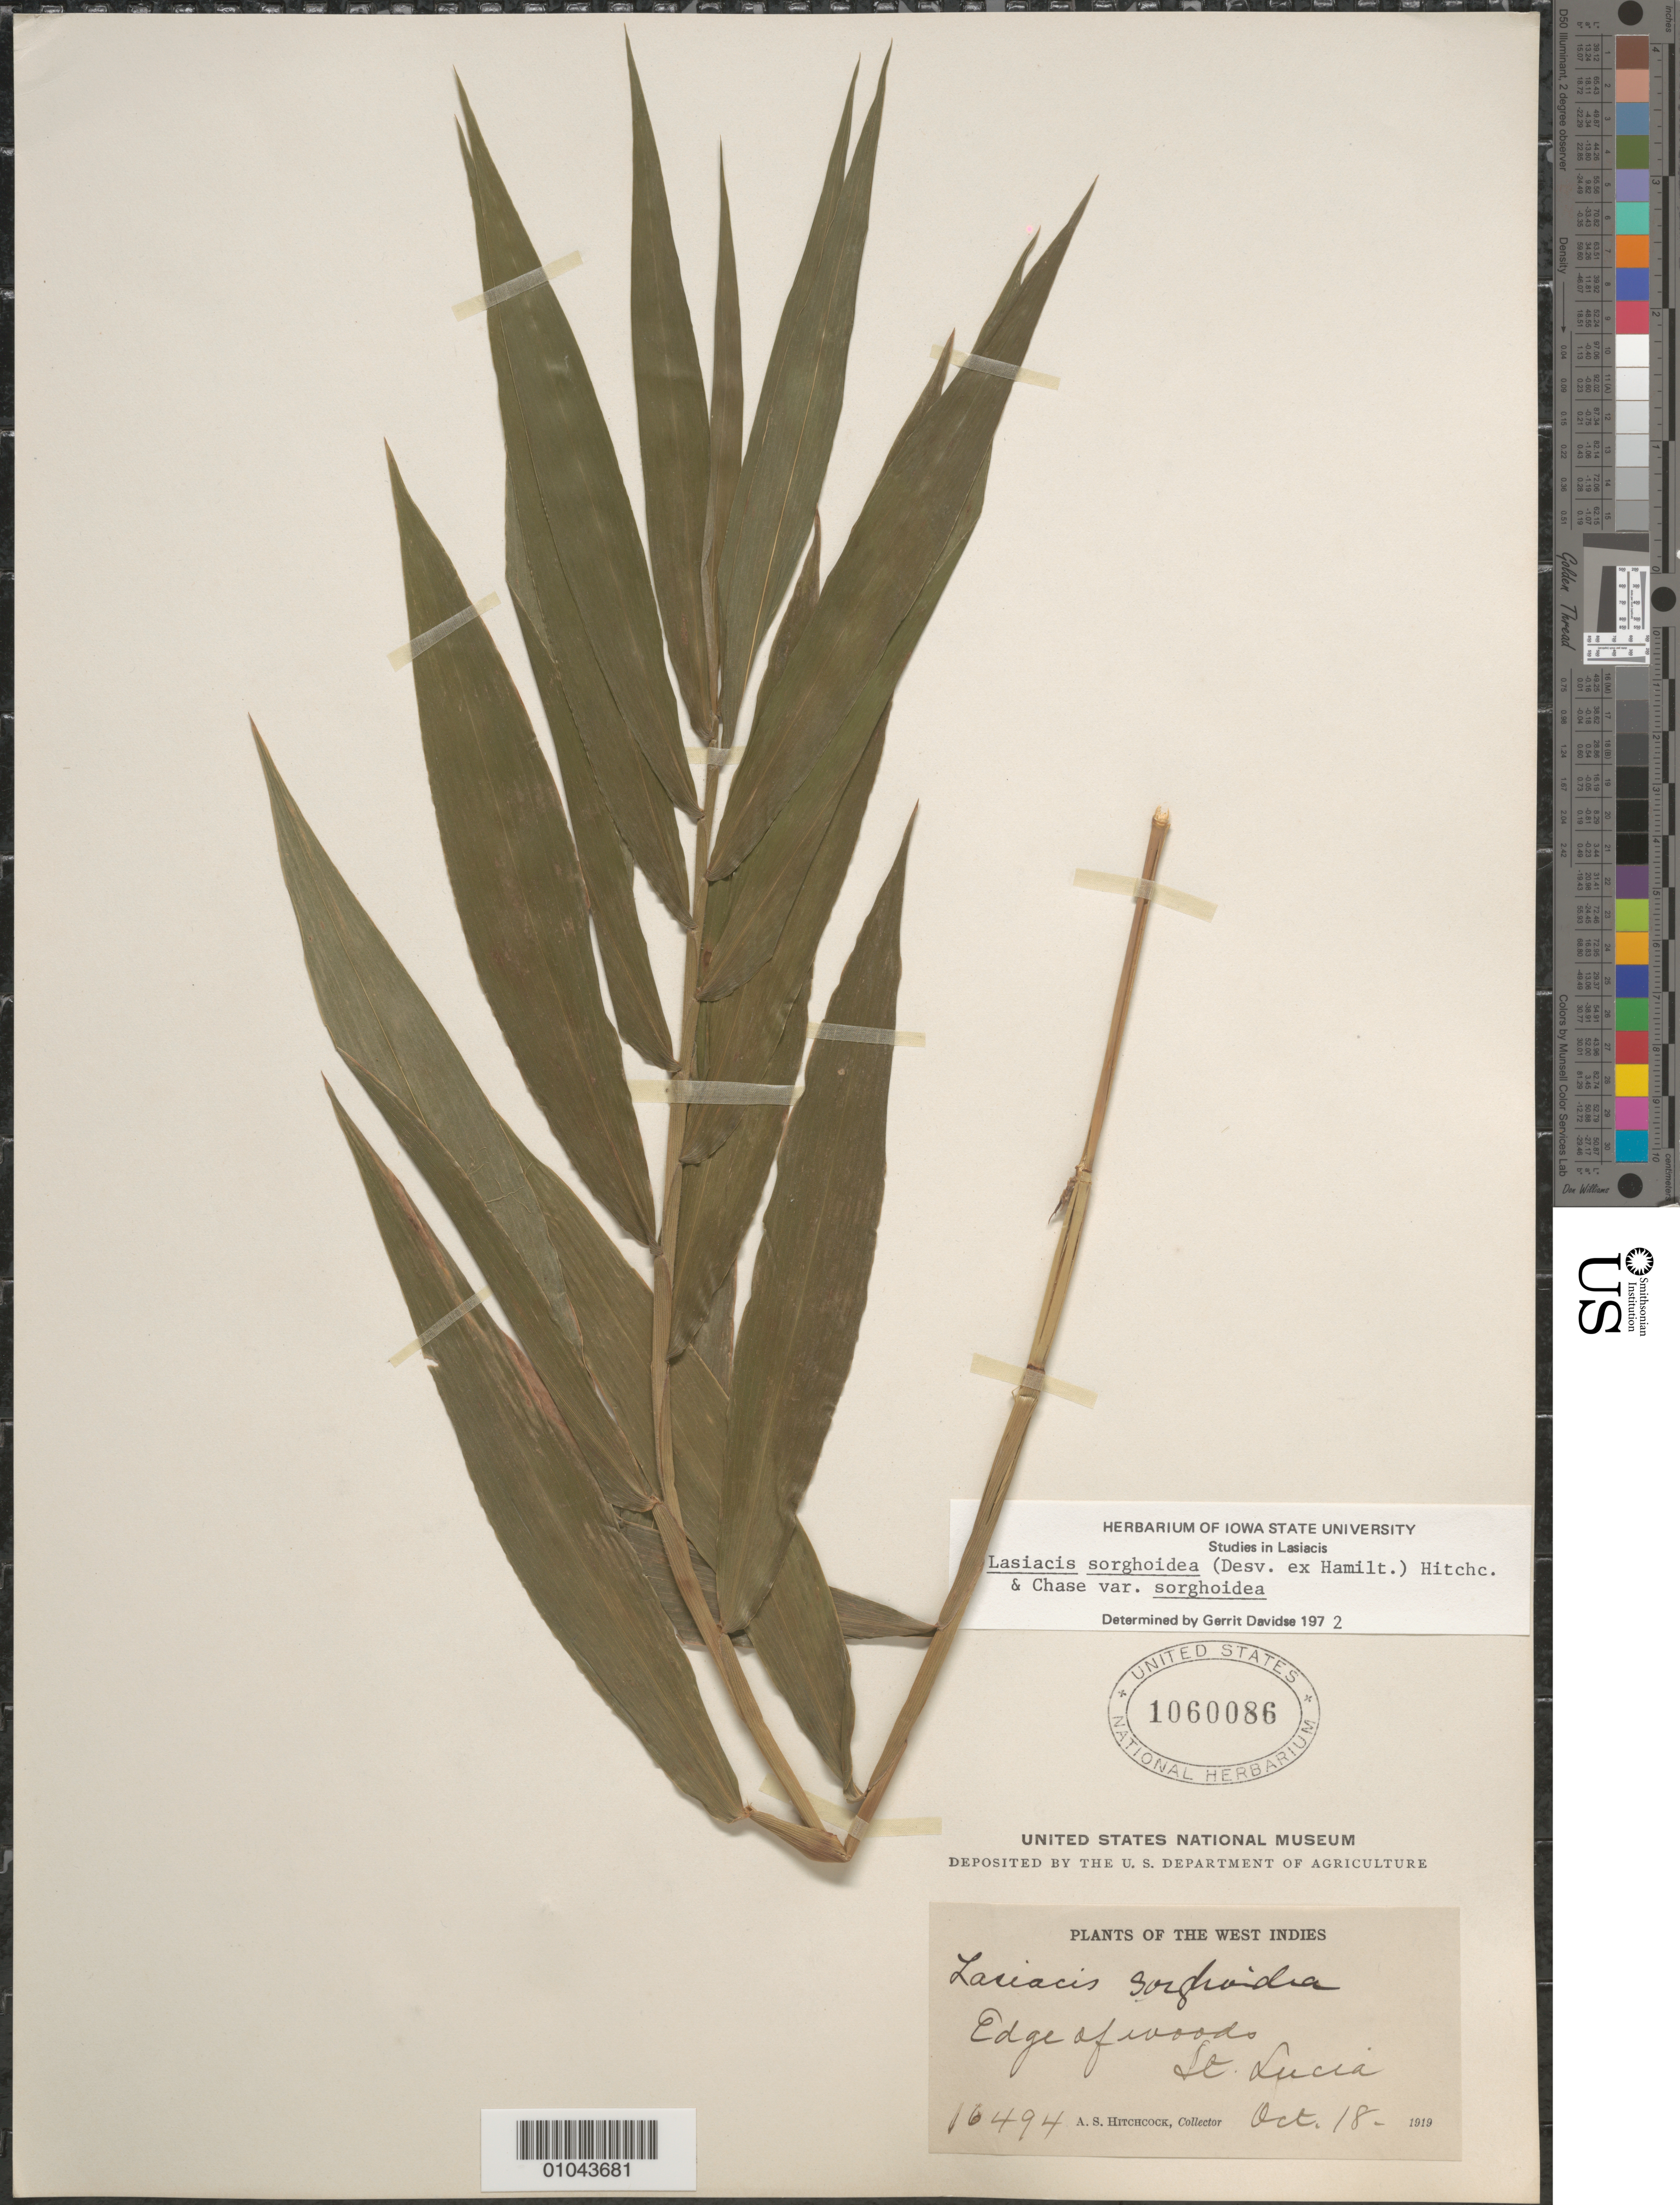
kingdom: Plantae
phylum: Tracheophyta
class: Liliopsida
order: Poales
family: Poaceae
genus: Lasiacis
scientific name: Lasiacis sorghoidea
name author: (Desv. ex Ham.) Hitchc. & Chase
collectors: A. S. Hitchcock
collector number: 16494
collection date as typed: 18 Oct 1919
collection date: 1919-10-18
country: St. Lucia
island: St. Lucia I.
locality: Edge of woods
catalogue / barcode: US 1060086